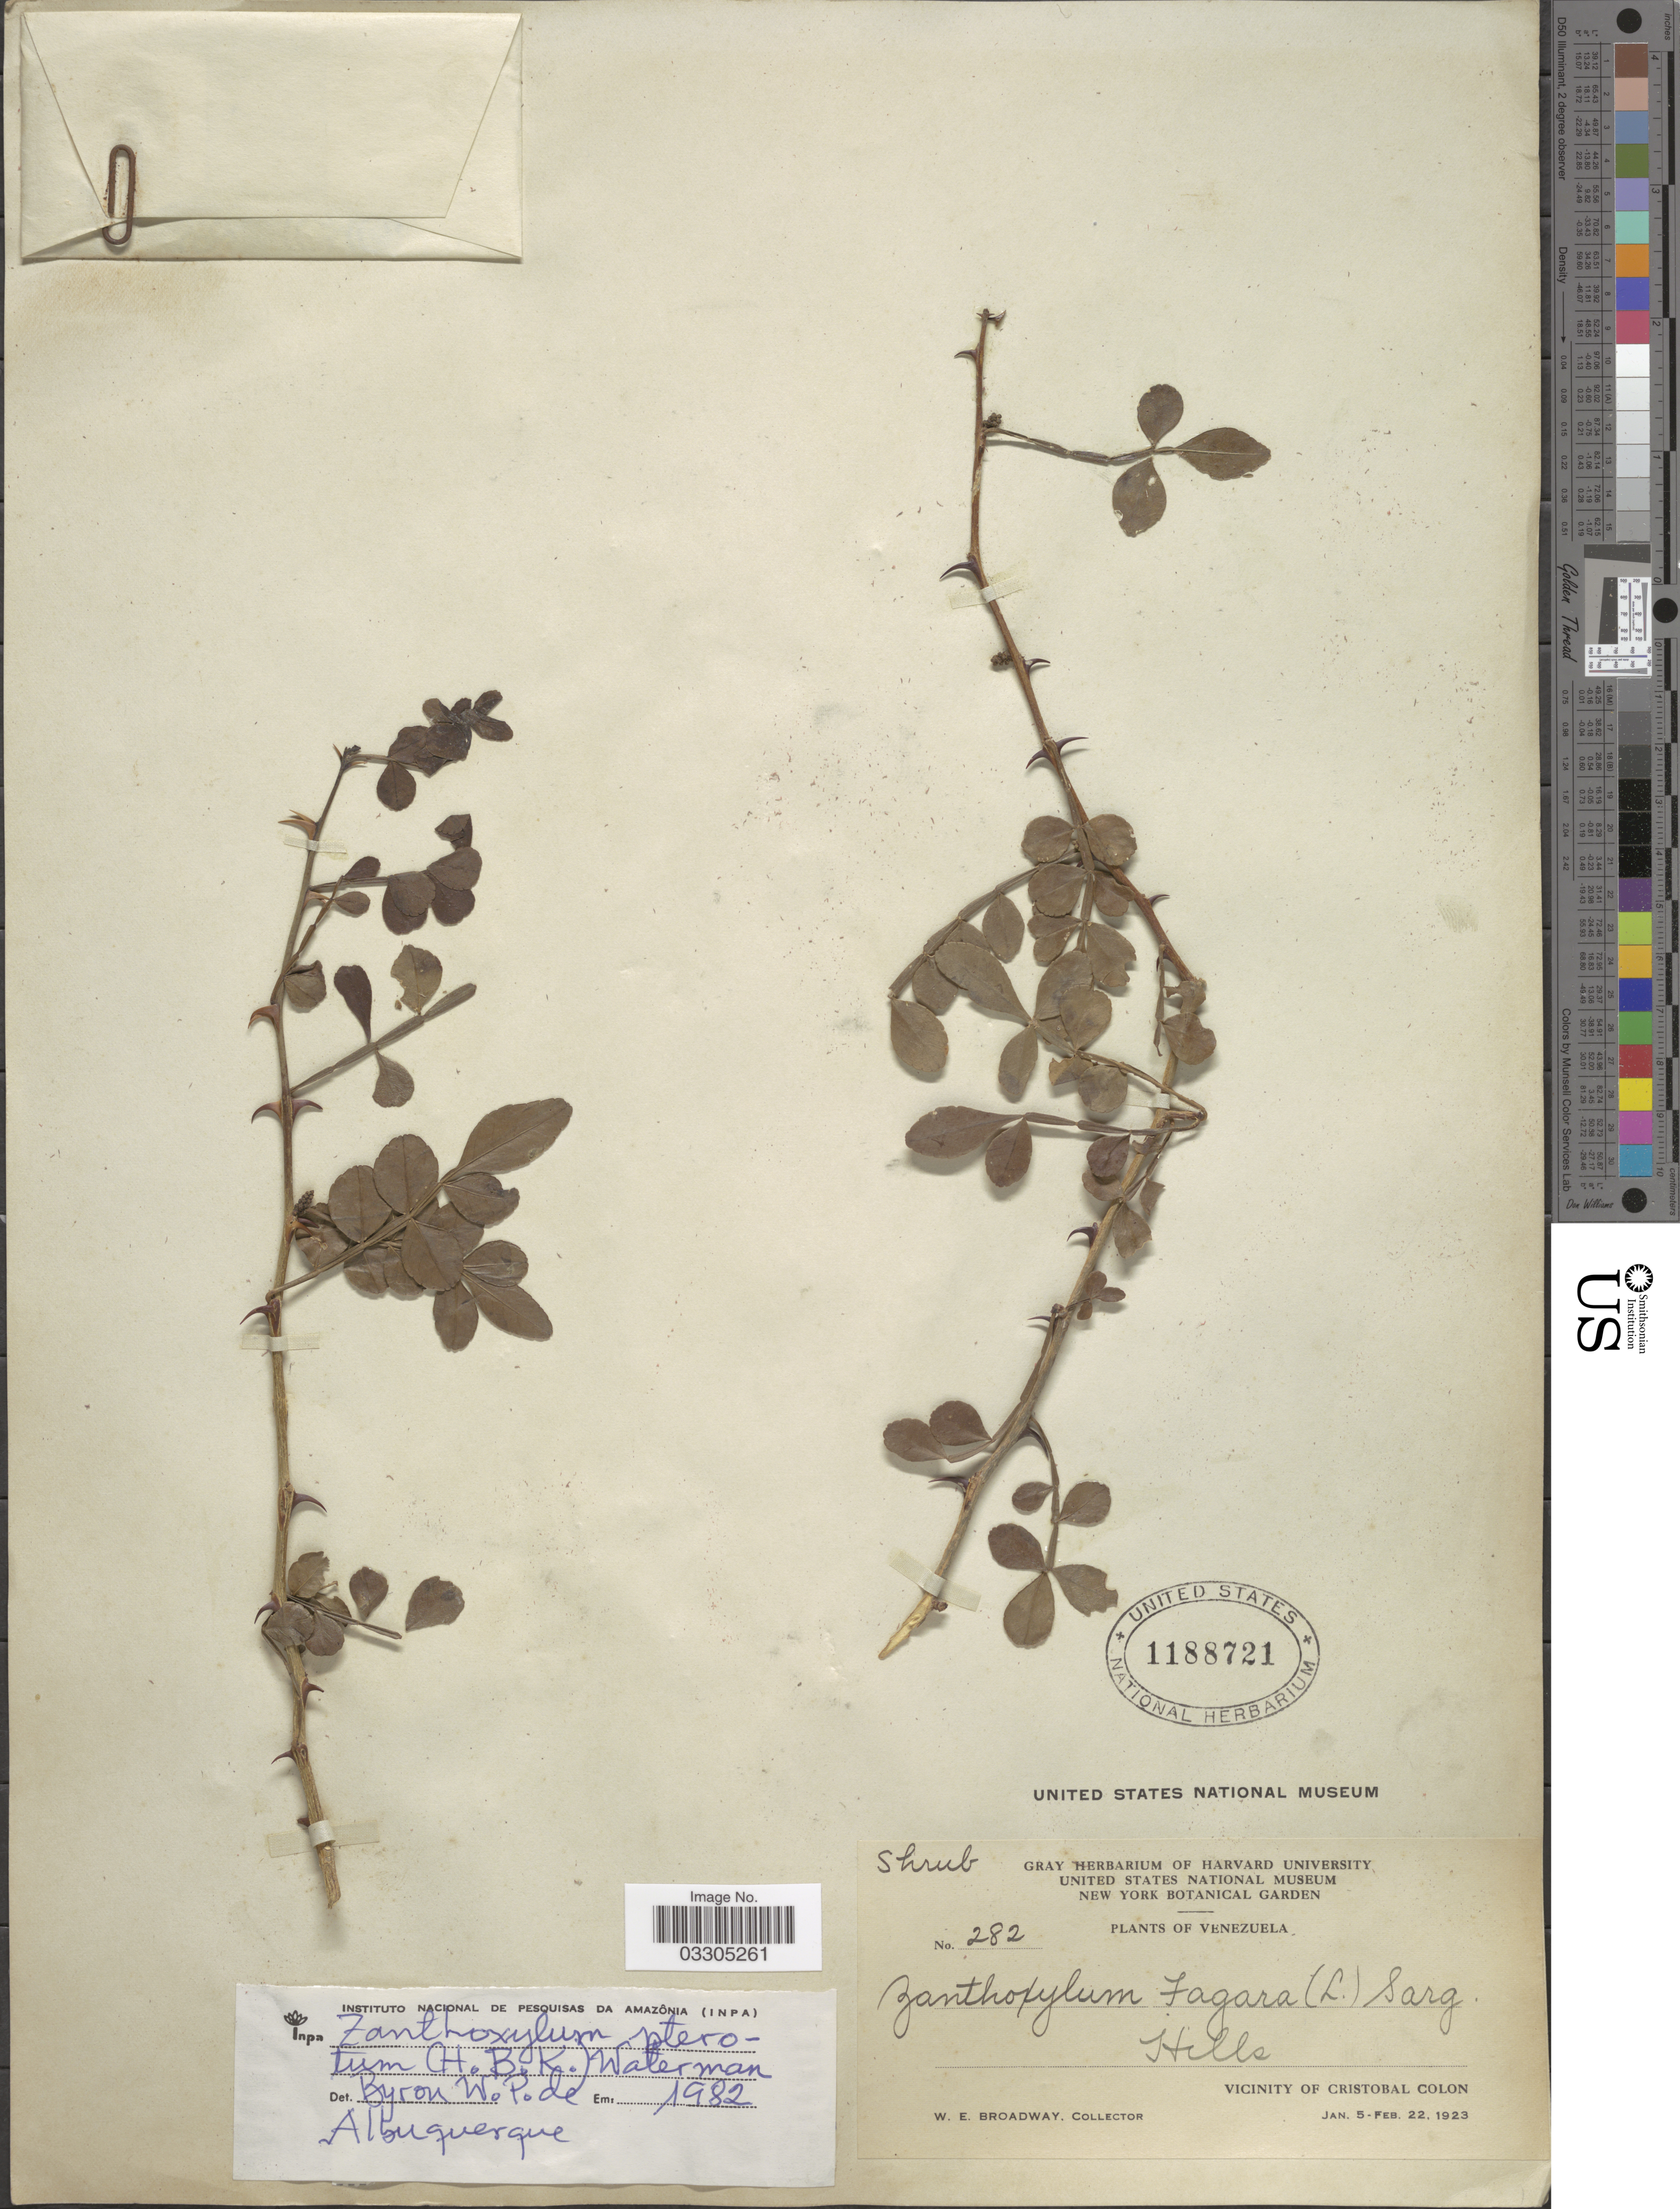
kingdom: Plantae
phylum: Tracheophyta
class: Magnoliopsida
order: Sapindales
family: Rutaceae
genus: Zanthoxylum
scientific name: Zanthoxylum fagara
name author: (L.) Sarg.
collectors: W. E. Broadway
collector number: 282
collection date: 1923-01-05/1923-02-22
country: Venezuela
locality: Vicinity of Cristobal Colon.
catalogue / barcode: US 1188721